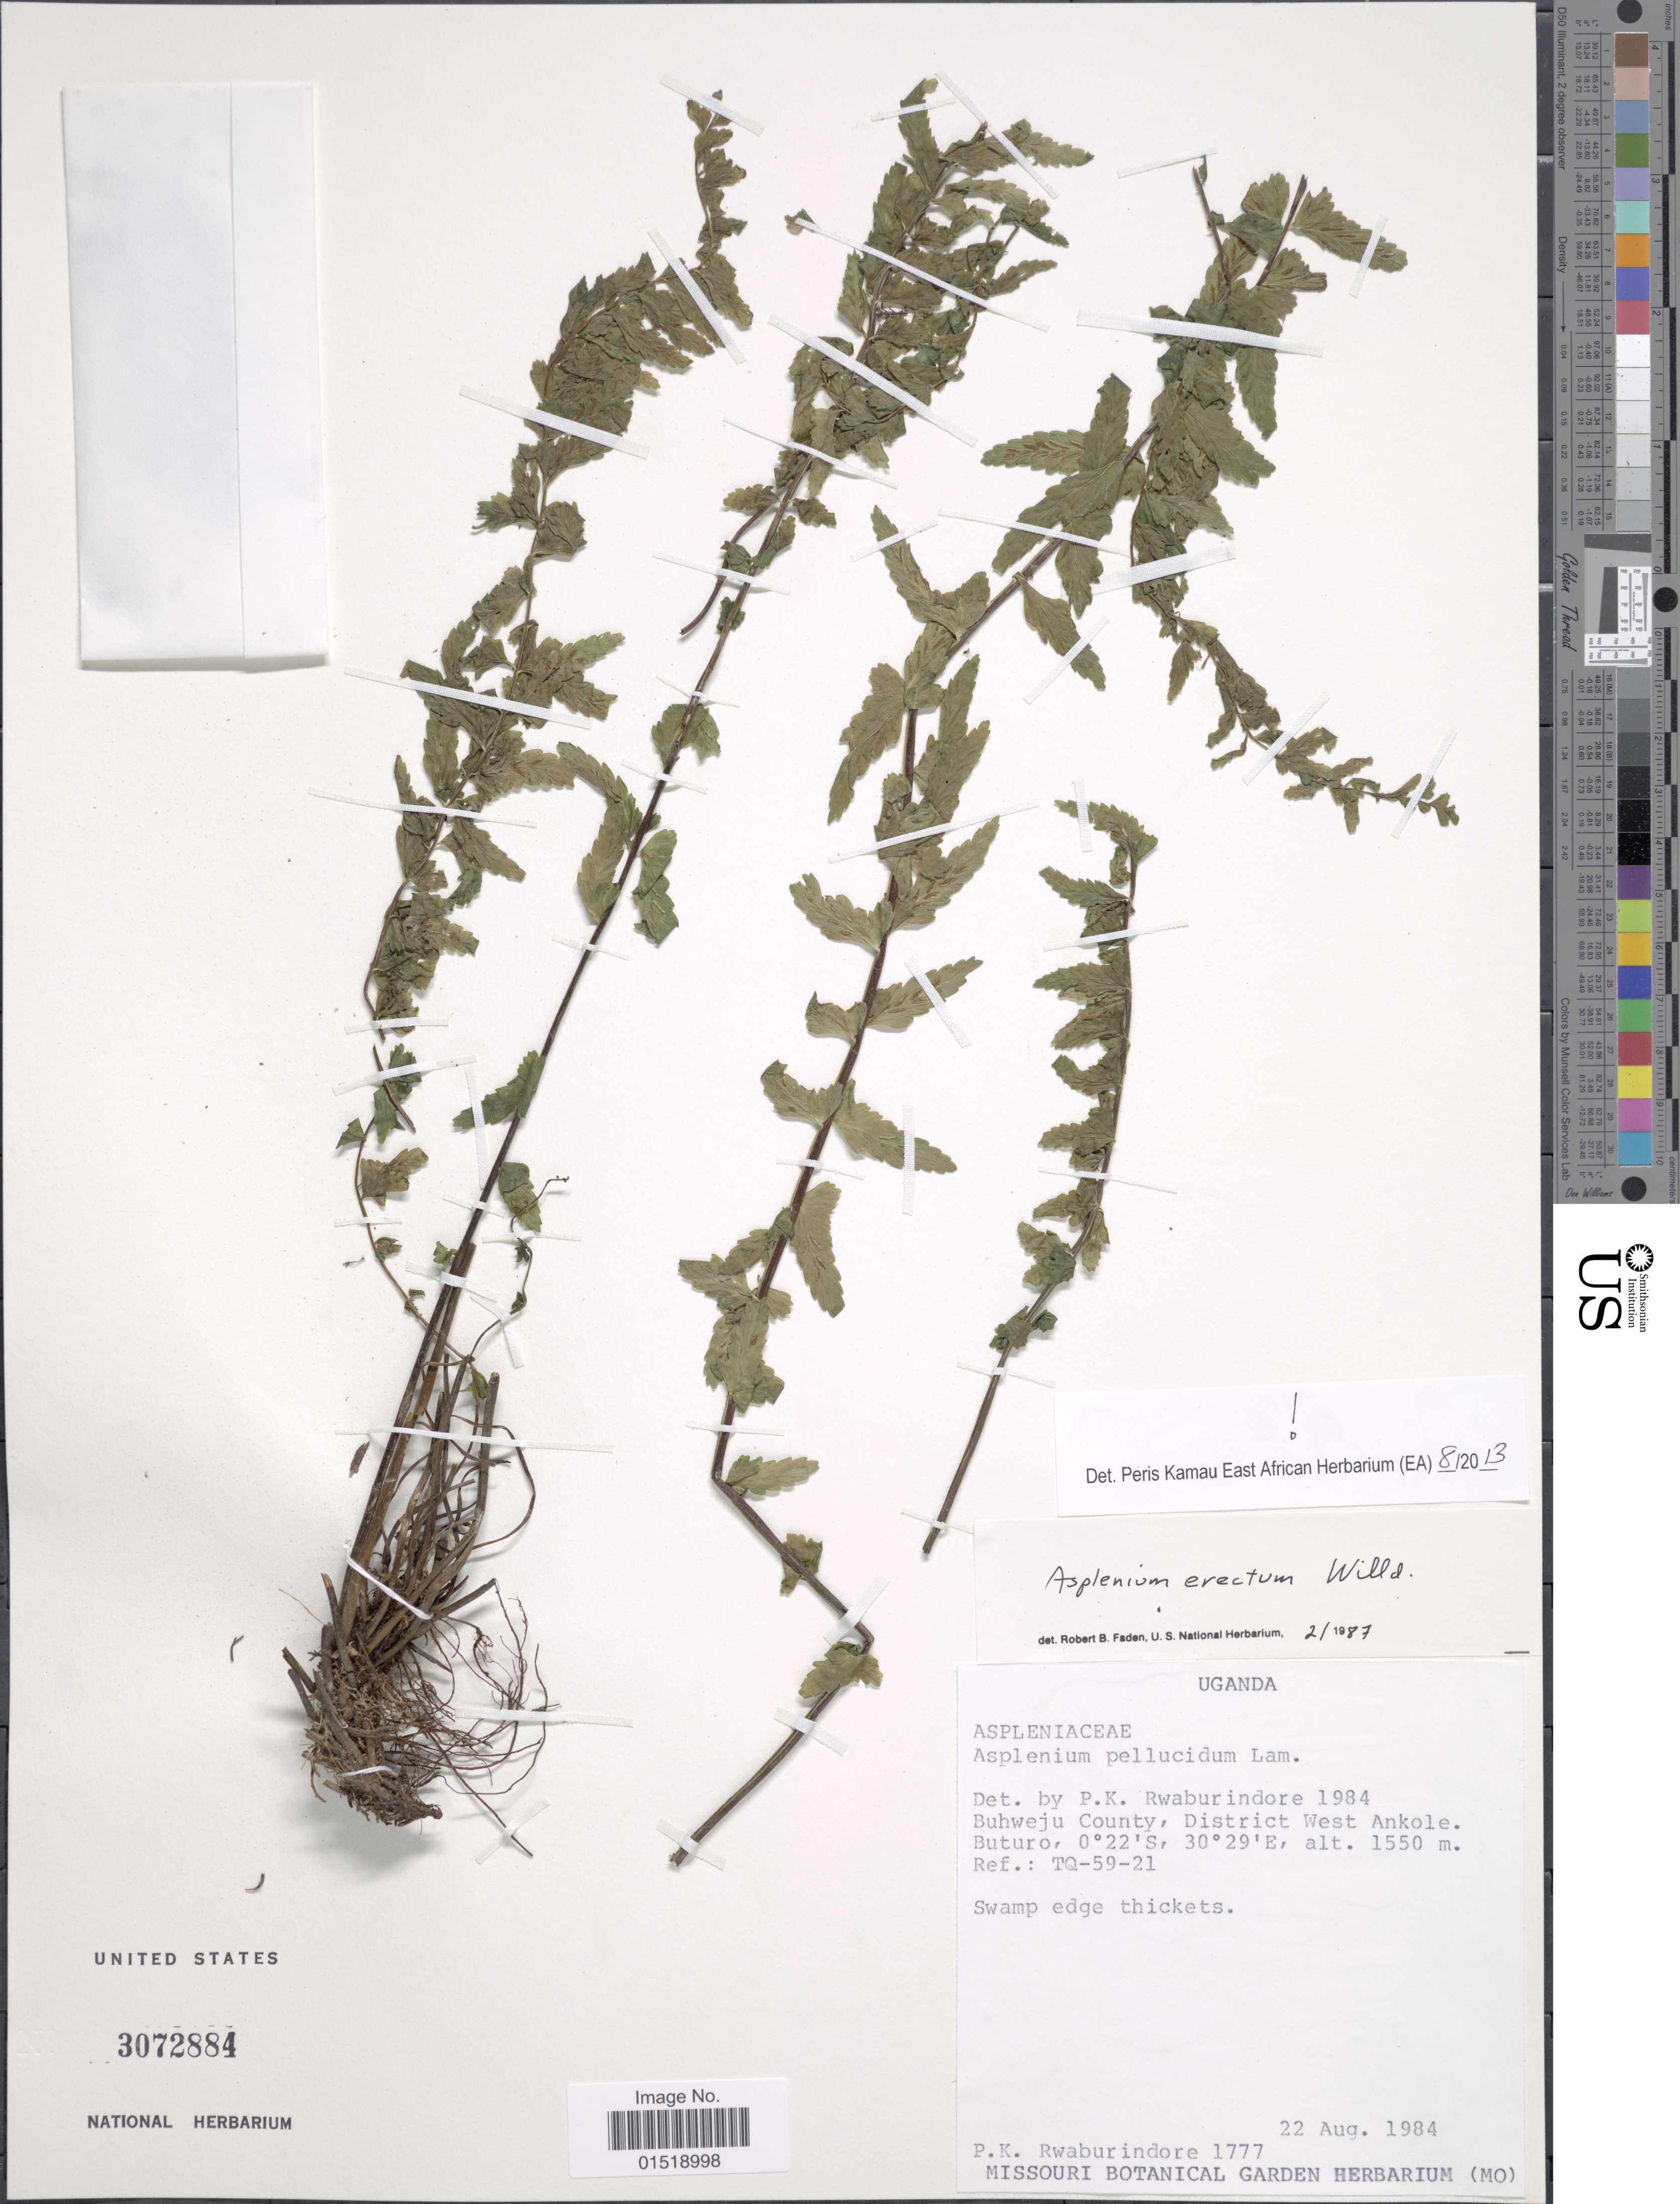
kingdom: Plantae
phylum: Tracheophyta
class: Polypodiopsida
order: Polypodiales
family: Aspleniaceae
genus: Asplenium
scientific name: Asplenium erectum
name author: Bory ex Willd.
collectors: P. Rwaburindore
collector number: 1777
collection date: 1984-08-22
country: Uganda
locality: Buhweju County, District West Ankole. Buturo. Ref.: TQ-59-21.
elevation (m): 1550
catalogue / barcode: US 3072884